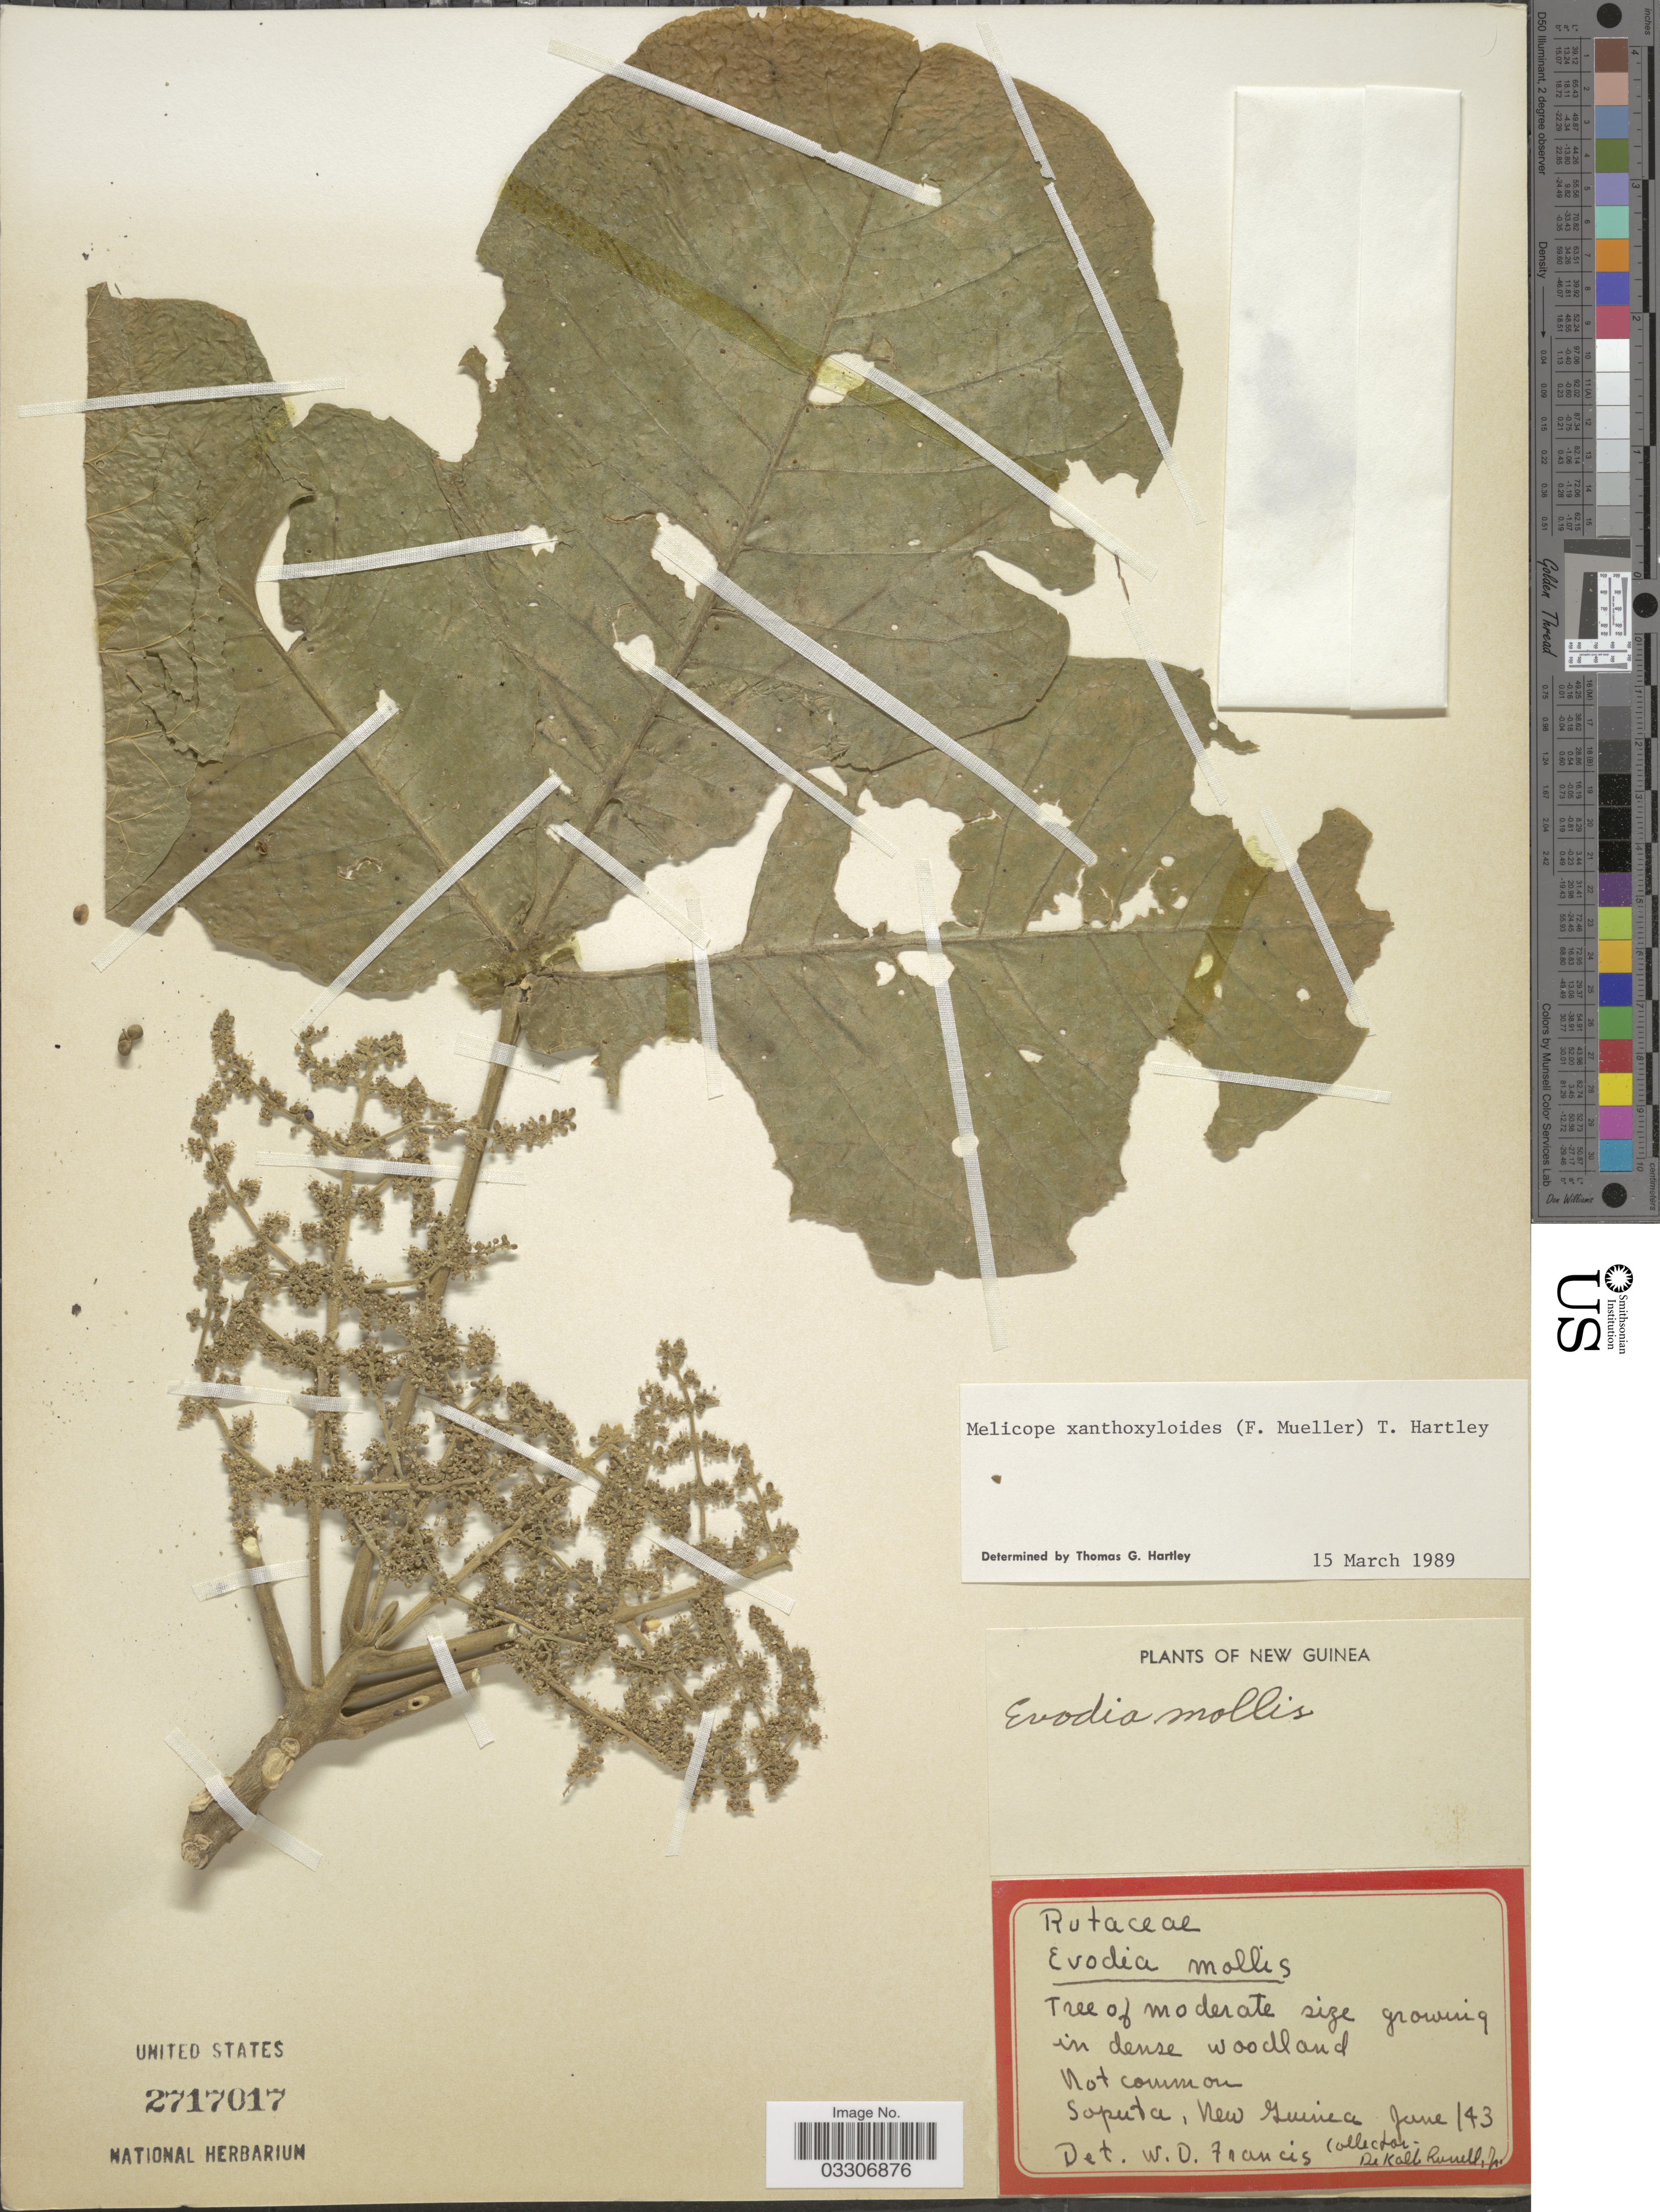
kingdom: Plantae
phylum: Tracheophyta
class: Magnoliopsida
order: Sapindales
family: Rutaceae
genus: Melicope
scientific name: Melicope xanthoxyloides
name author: (F. Muell.) T.G. Hartley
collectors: D. K. Russell Jr.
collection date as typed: Transcribed d/m/y: /6/43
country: Papua New Guinea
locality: Soputa, New Guinea.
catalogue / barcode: US 2717017